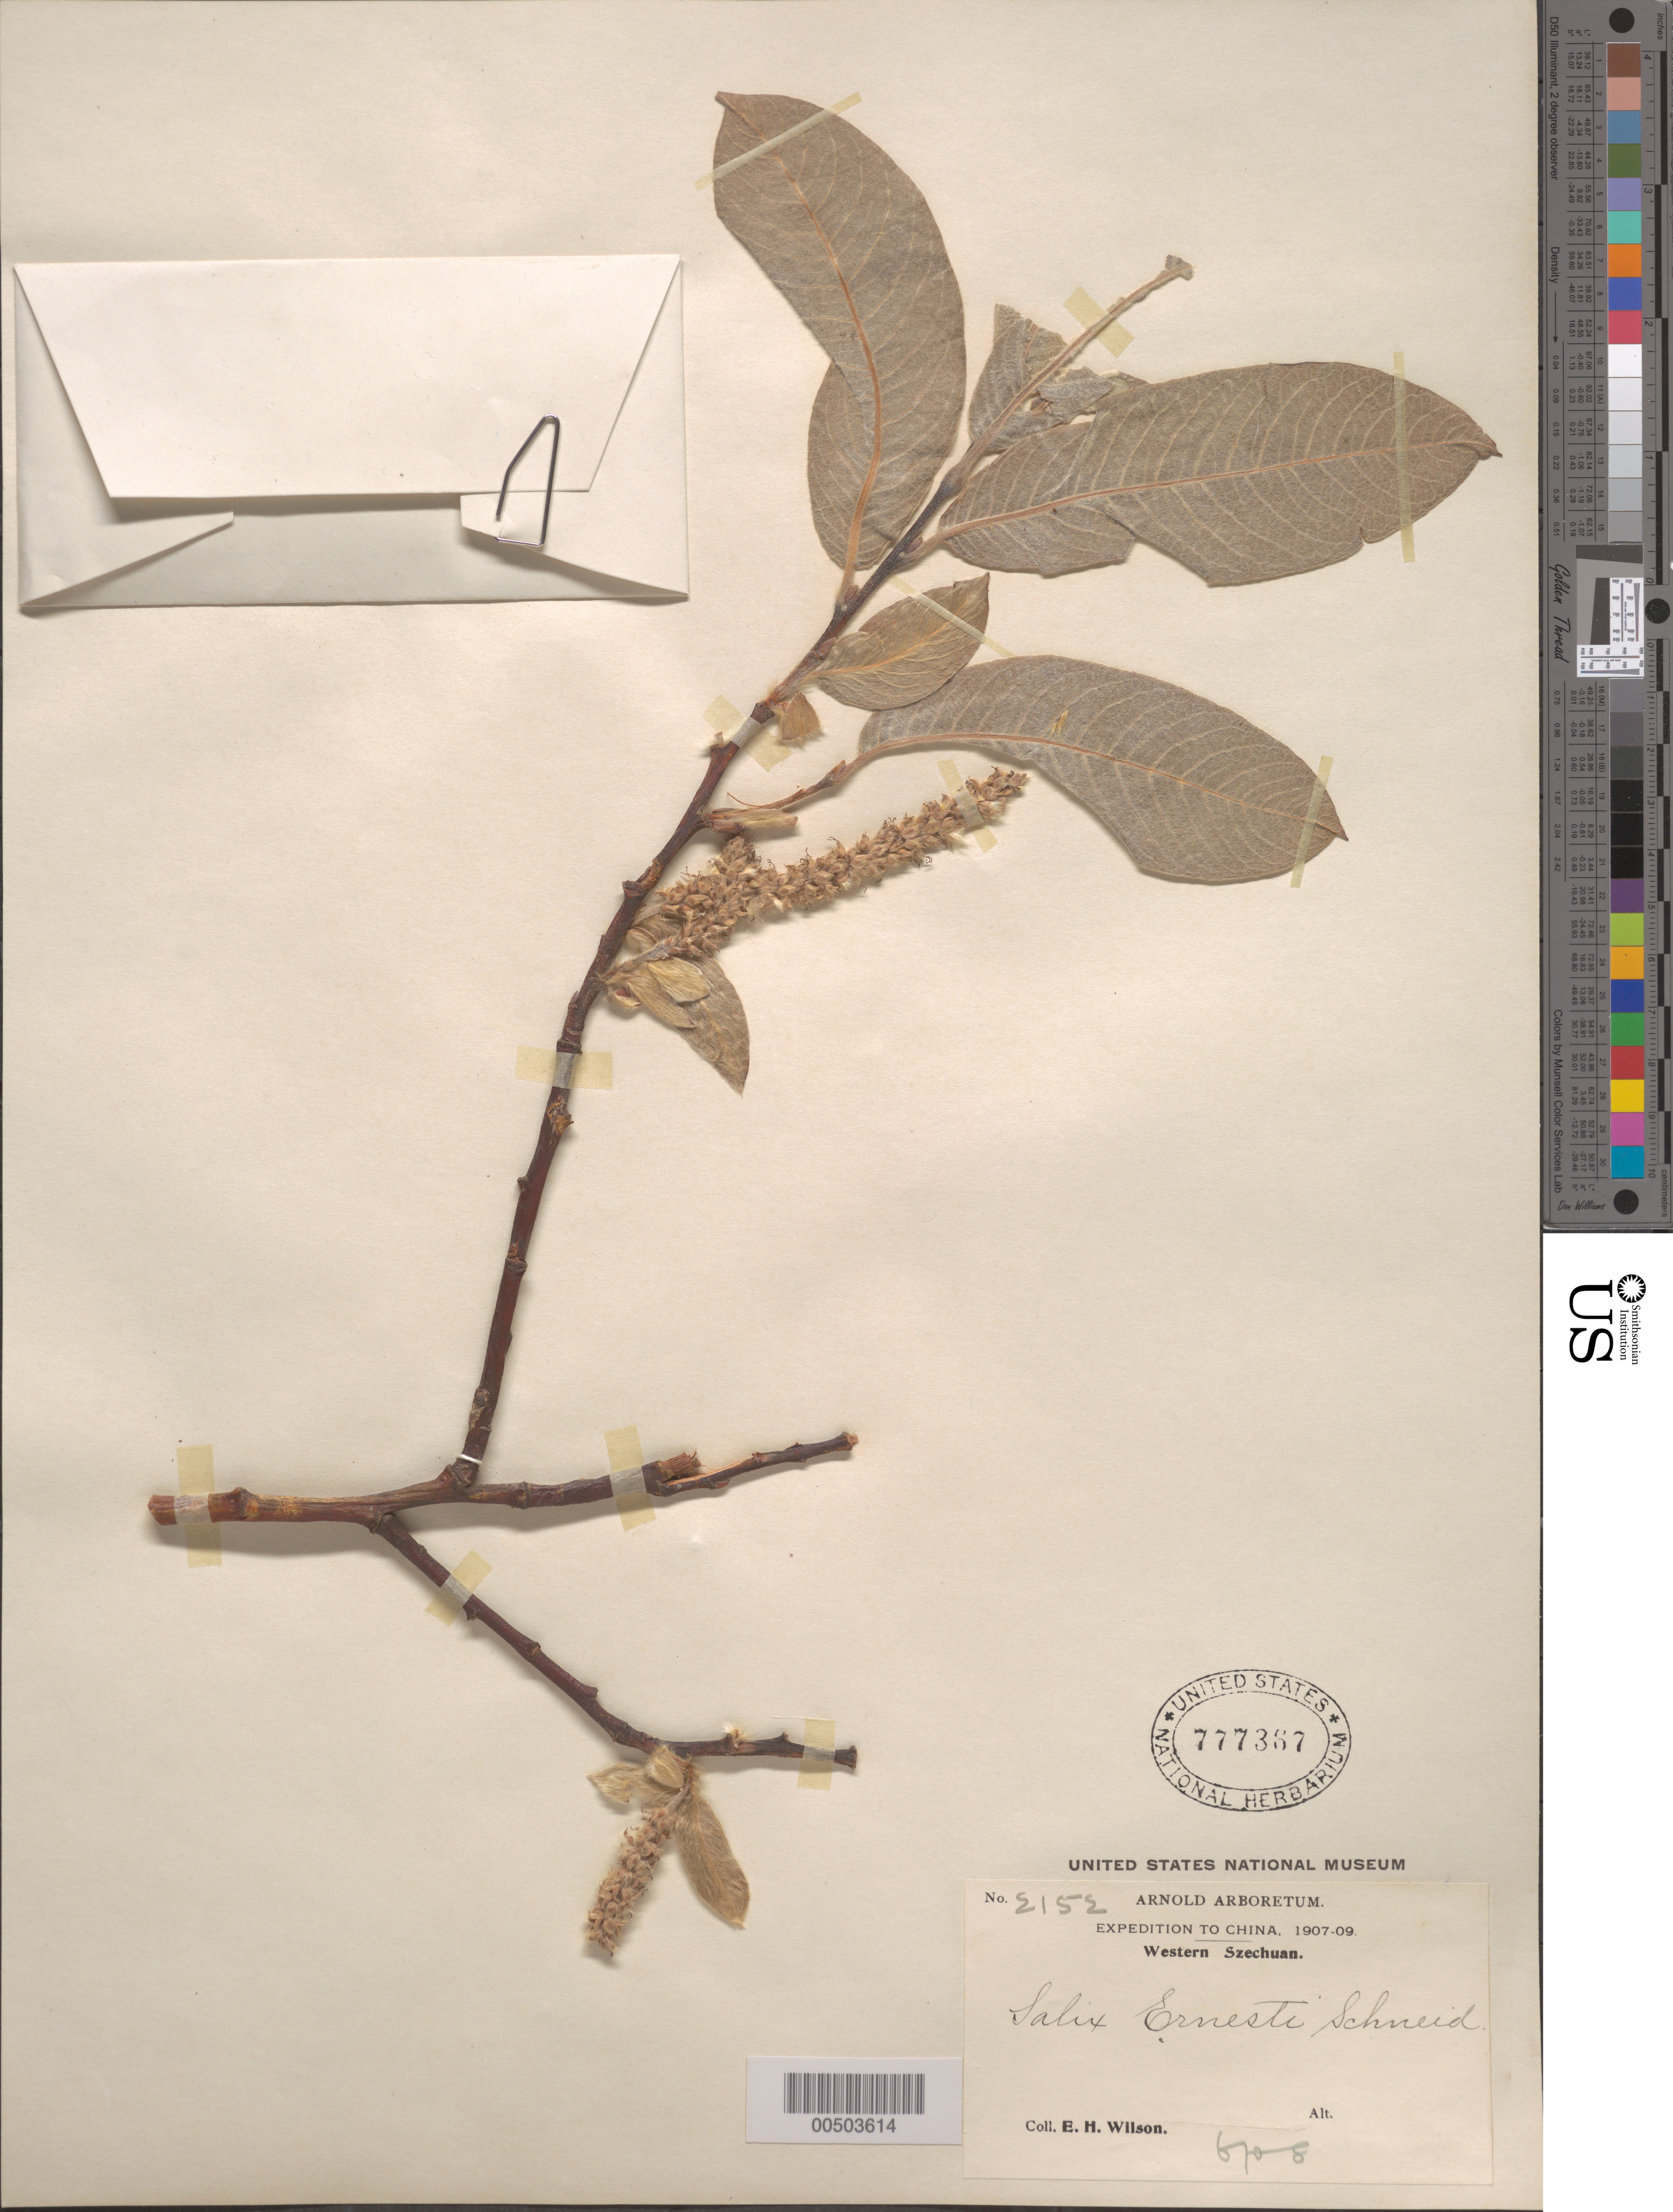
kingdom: Plantae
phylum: Tracheophyta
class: Magnoliopsida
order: Malpighiales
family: Salicaceae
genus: Salix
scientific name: Salix ernestii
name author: C.K. Schneid. in Sarg.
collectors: E. H. Wilson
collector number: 2152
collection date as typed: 1907 to -- --- 1909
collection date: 1907/1909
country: China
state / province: Sichuan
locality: Western Szechuan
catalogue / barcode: US 777367